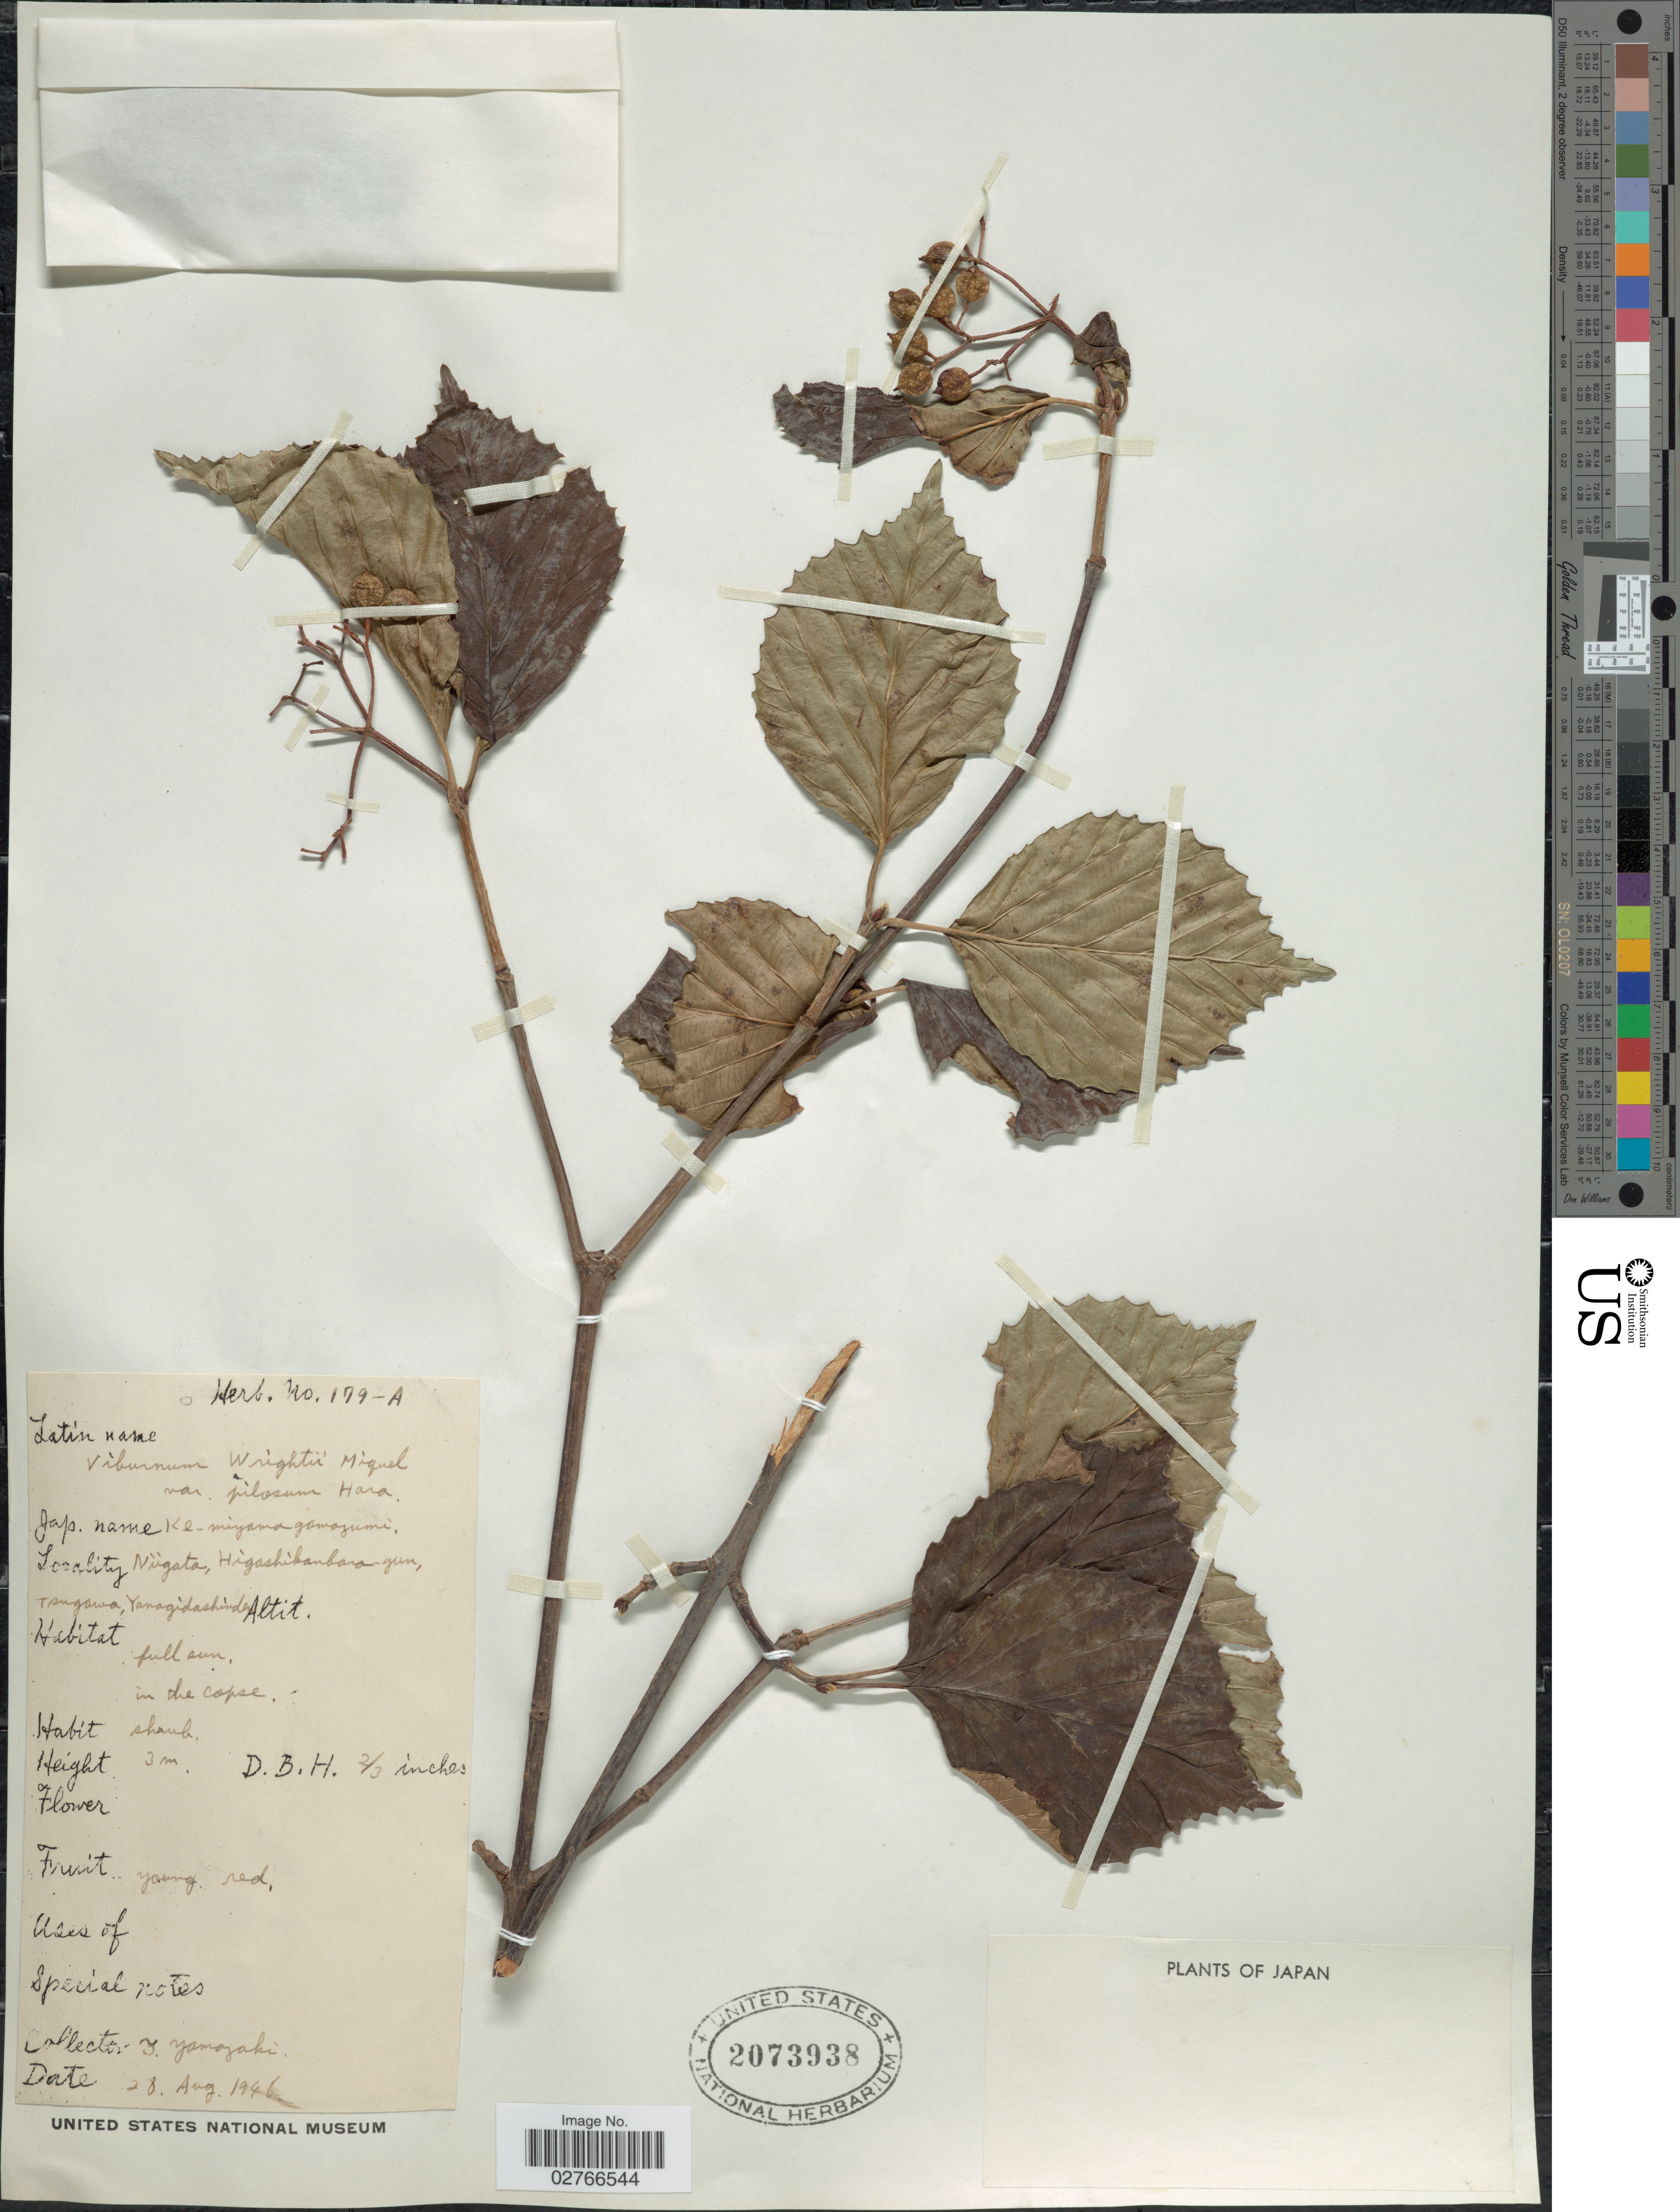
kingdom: Plantae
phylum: Tracheophyta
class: Magnoliopsida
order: Dipsacales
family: Viburnaceae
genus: Viburnum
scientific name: Viburnum wrightii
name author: Miq.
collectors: T. Yamazaki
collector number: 179-A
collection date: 1946-08-28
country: Japan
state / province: Niigata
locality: Higashikanbara-gun, Tsugawa, Yanagidashinden.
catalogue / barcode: US 2073938